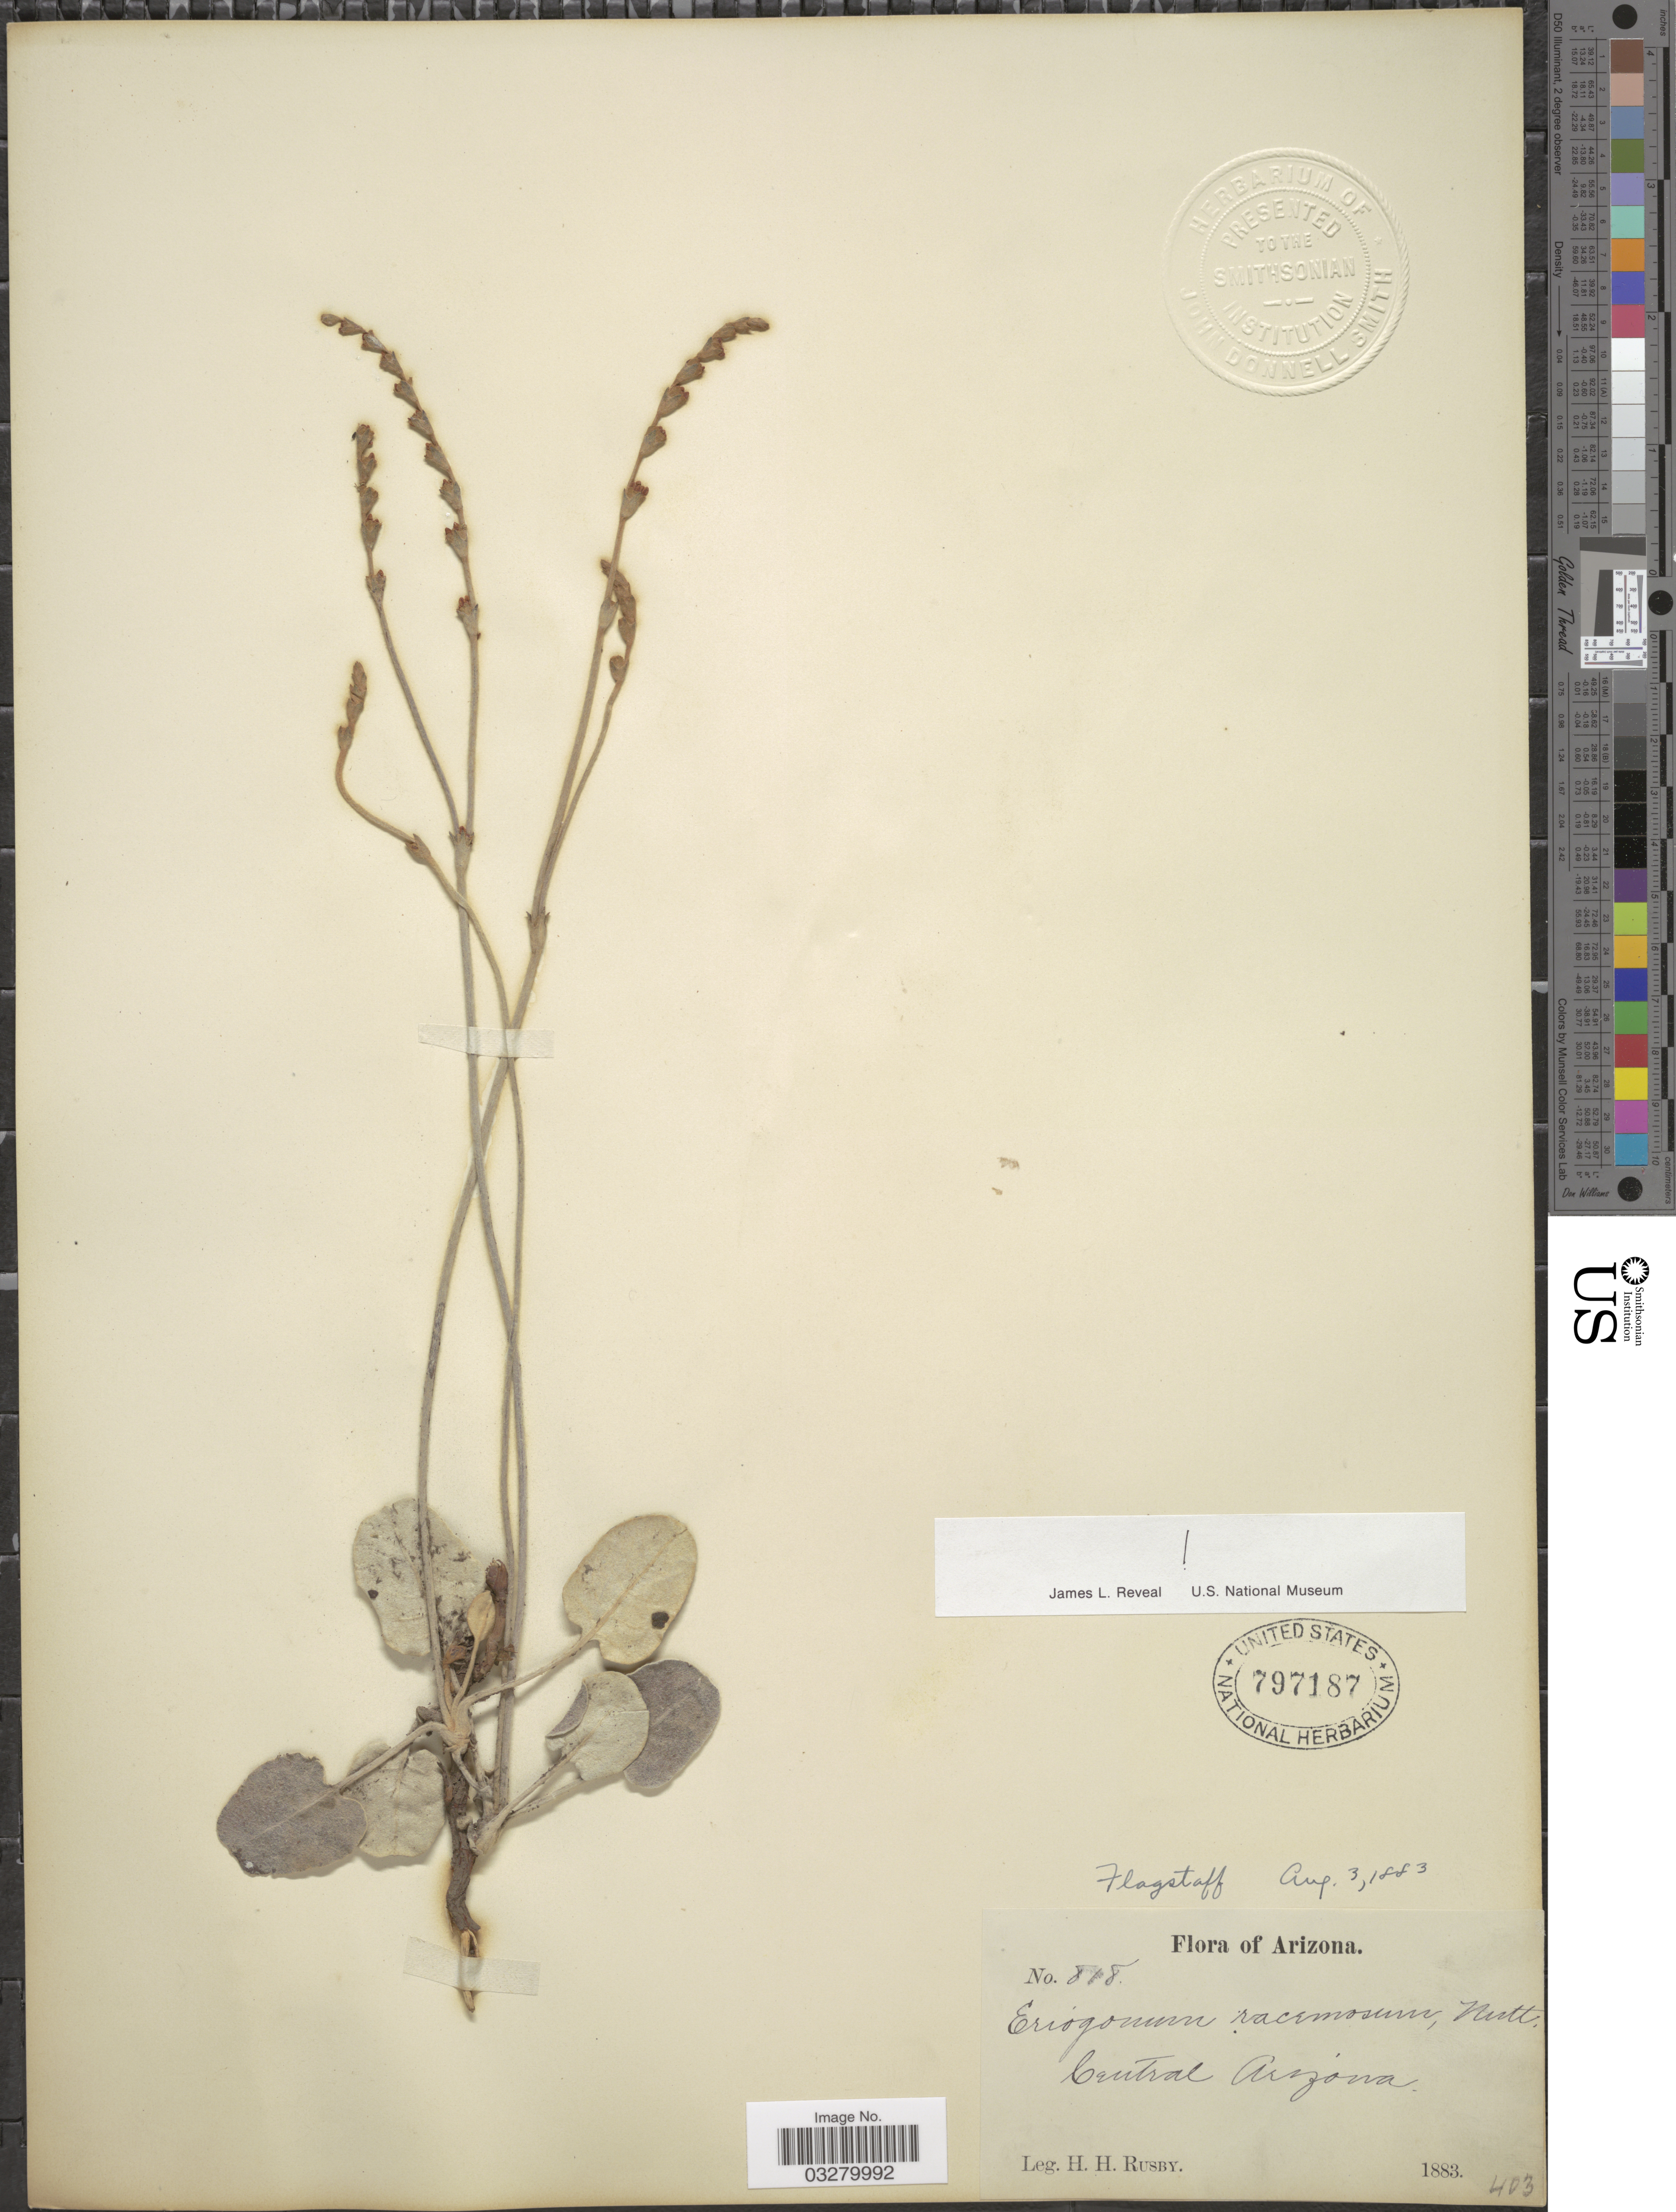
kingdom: Plantae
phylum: Tracheophyta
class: Magnoliopsida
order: Caryophyllales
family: Polygonaceae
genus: Eriogonum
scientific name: Eriogonum racemosum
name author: Nutt.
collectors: H. H. Rusby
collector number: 818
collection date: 1883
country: United States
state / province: Arizona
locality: Central Arizona.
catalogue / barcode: US 797187